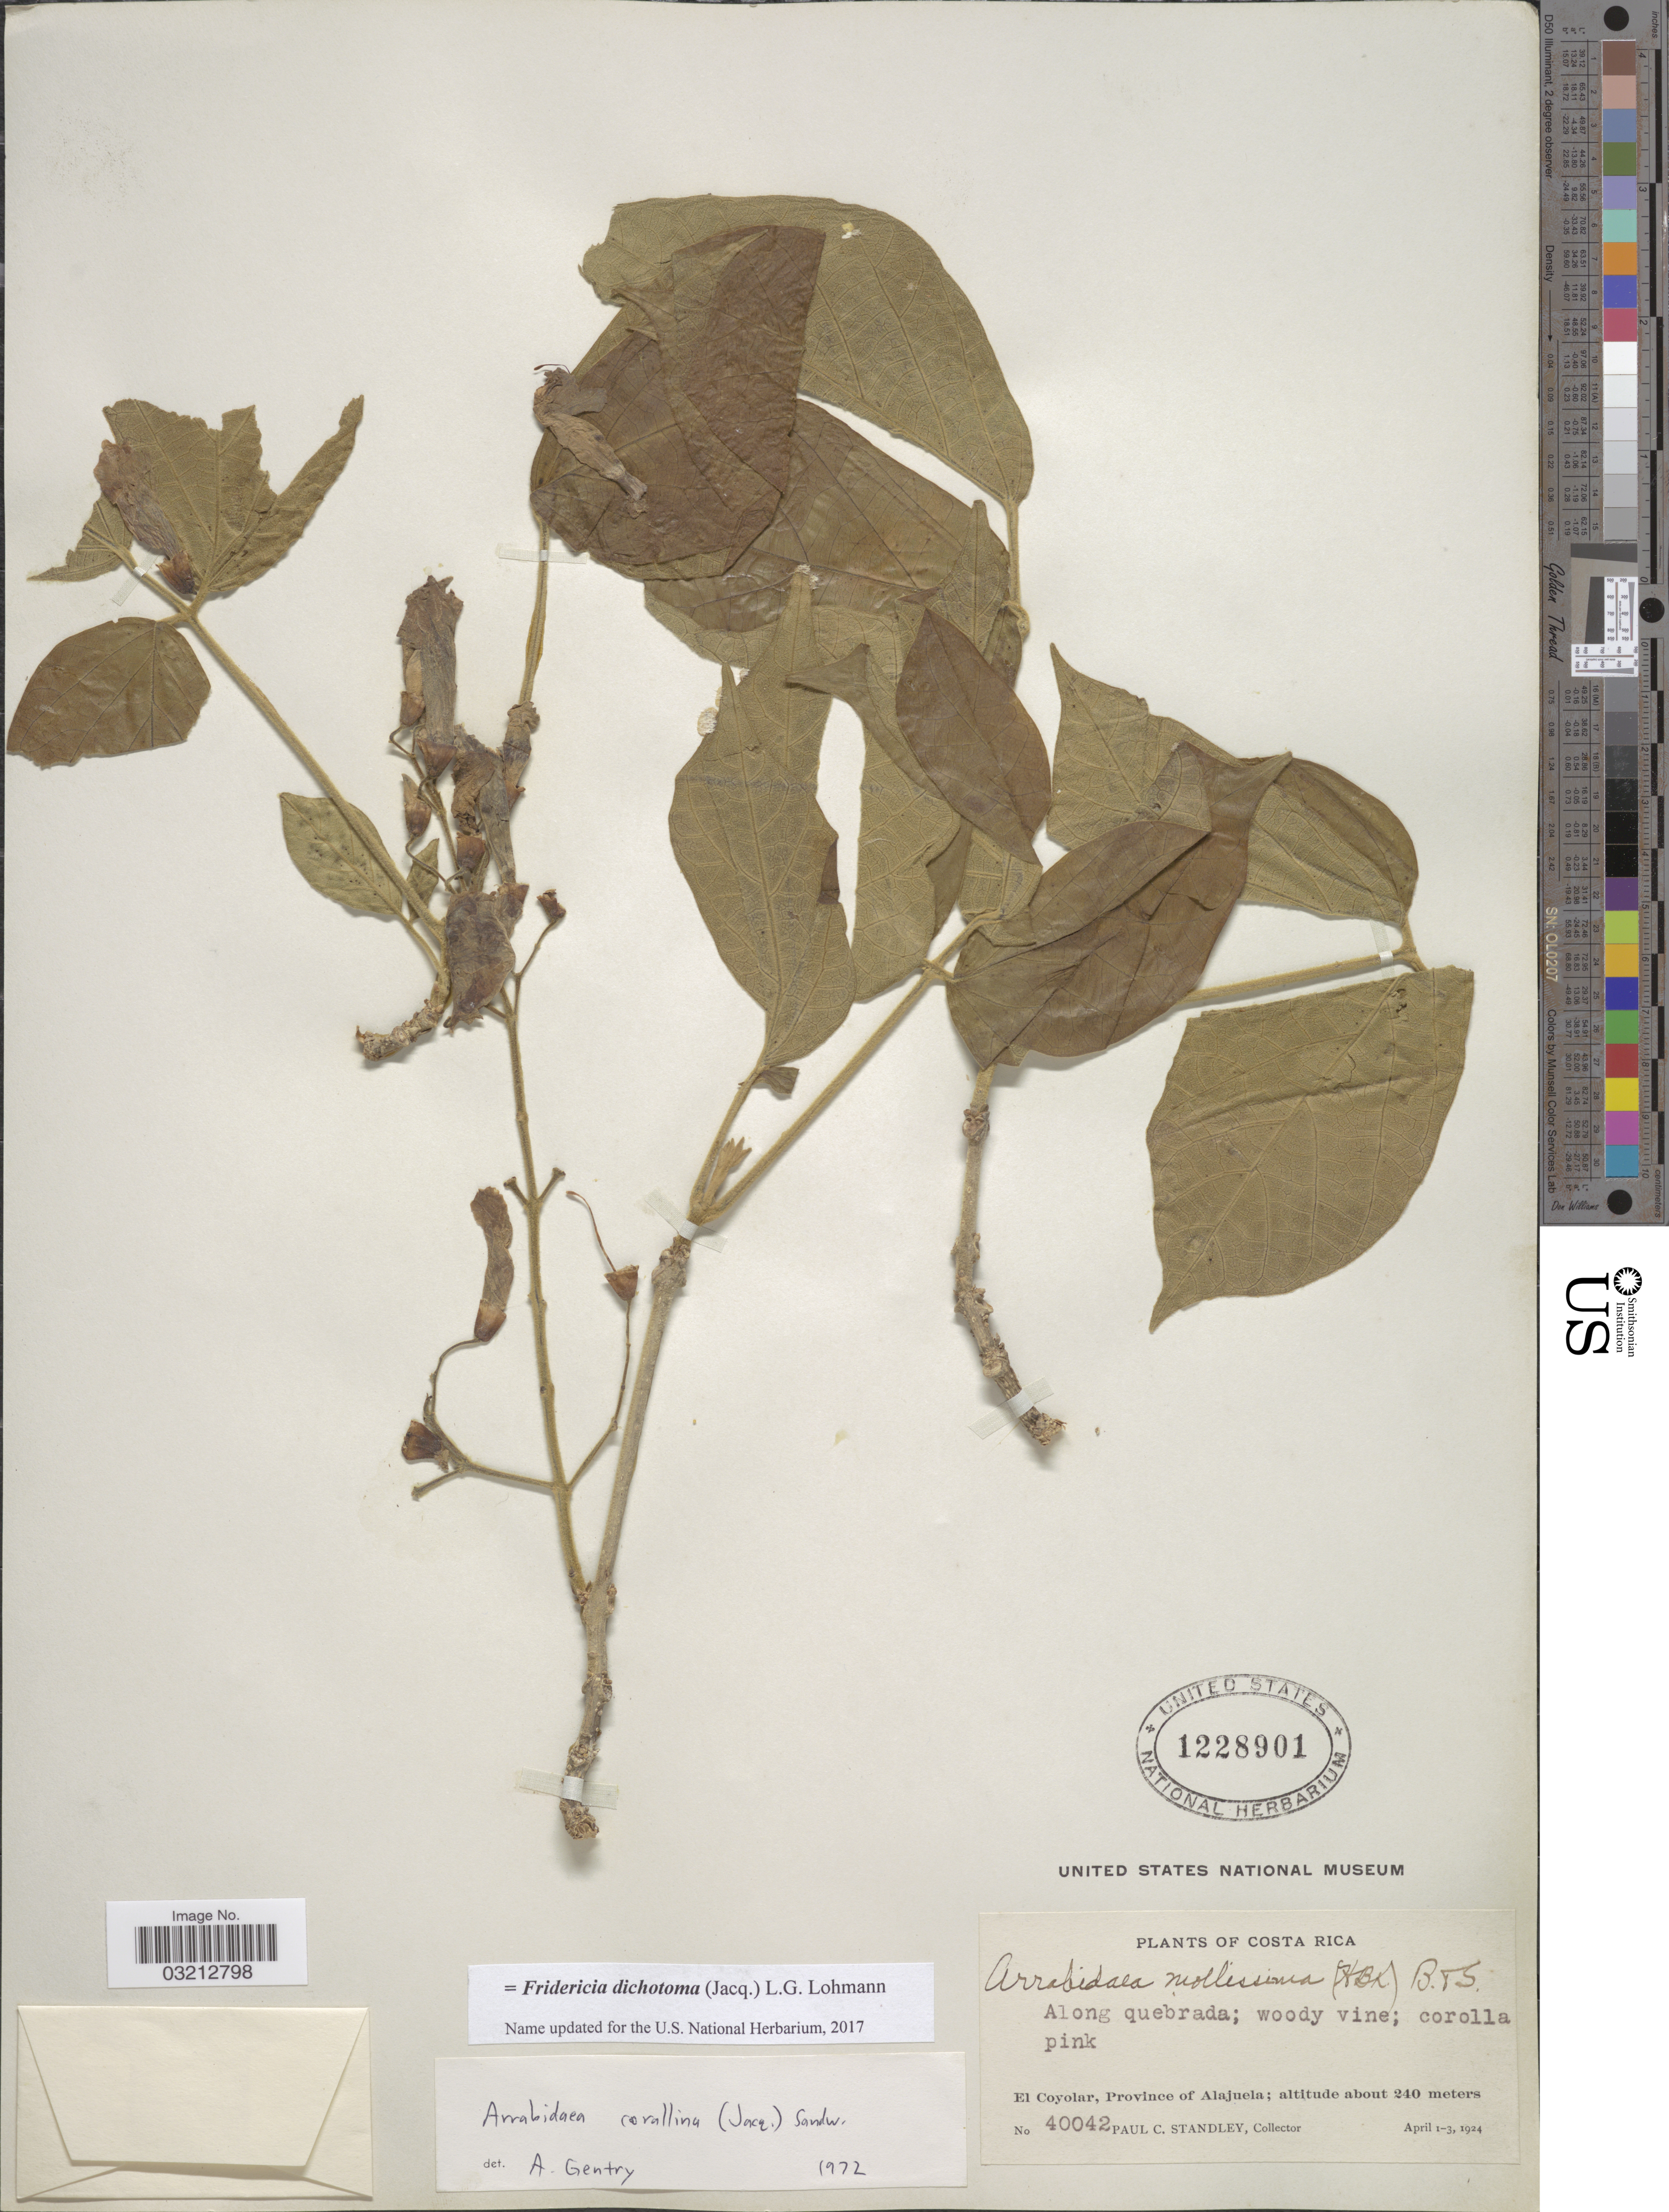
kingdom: Plantae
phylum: Tracheophyta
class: Magnoliopsida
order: Lamiales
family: Bignoniaceae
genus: Fridericia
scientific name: Fridericia dichotoma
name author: (Jacq.) L.G. Lohmann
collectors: P. C. Standley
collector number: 40042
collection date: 1924-04-01/1924-04-03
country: Costa Rica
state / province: Alajuela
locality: El Coyolar.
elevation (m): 240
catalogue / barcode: US 1228901